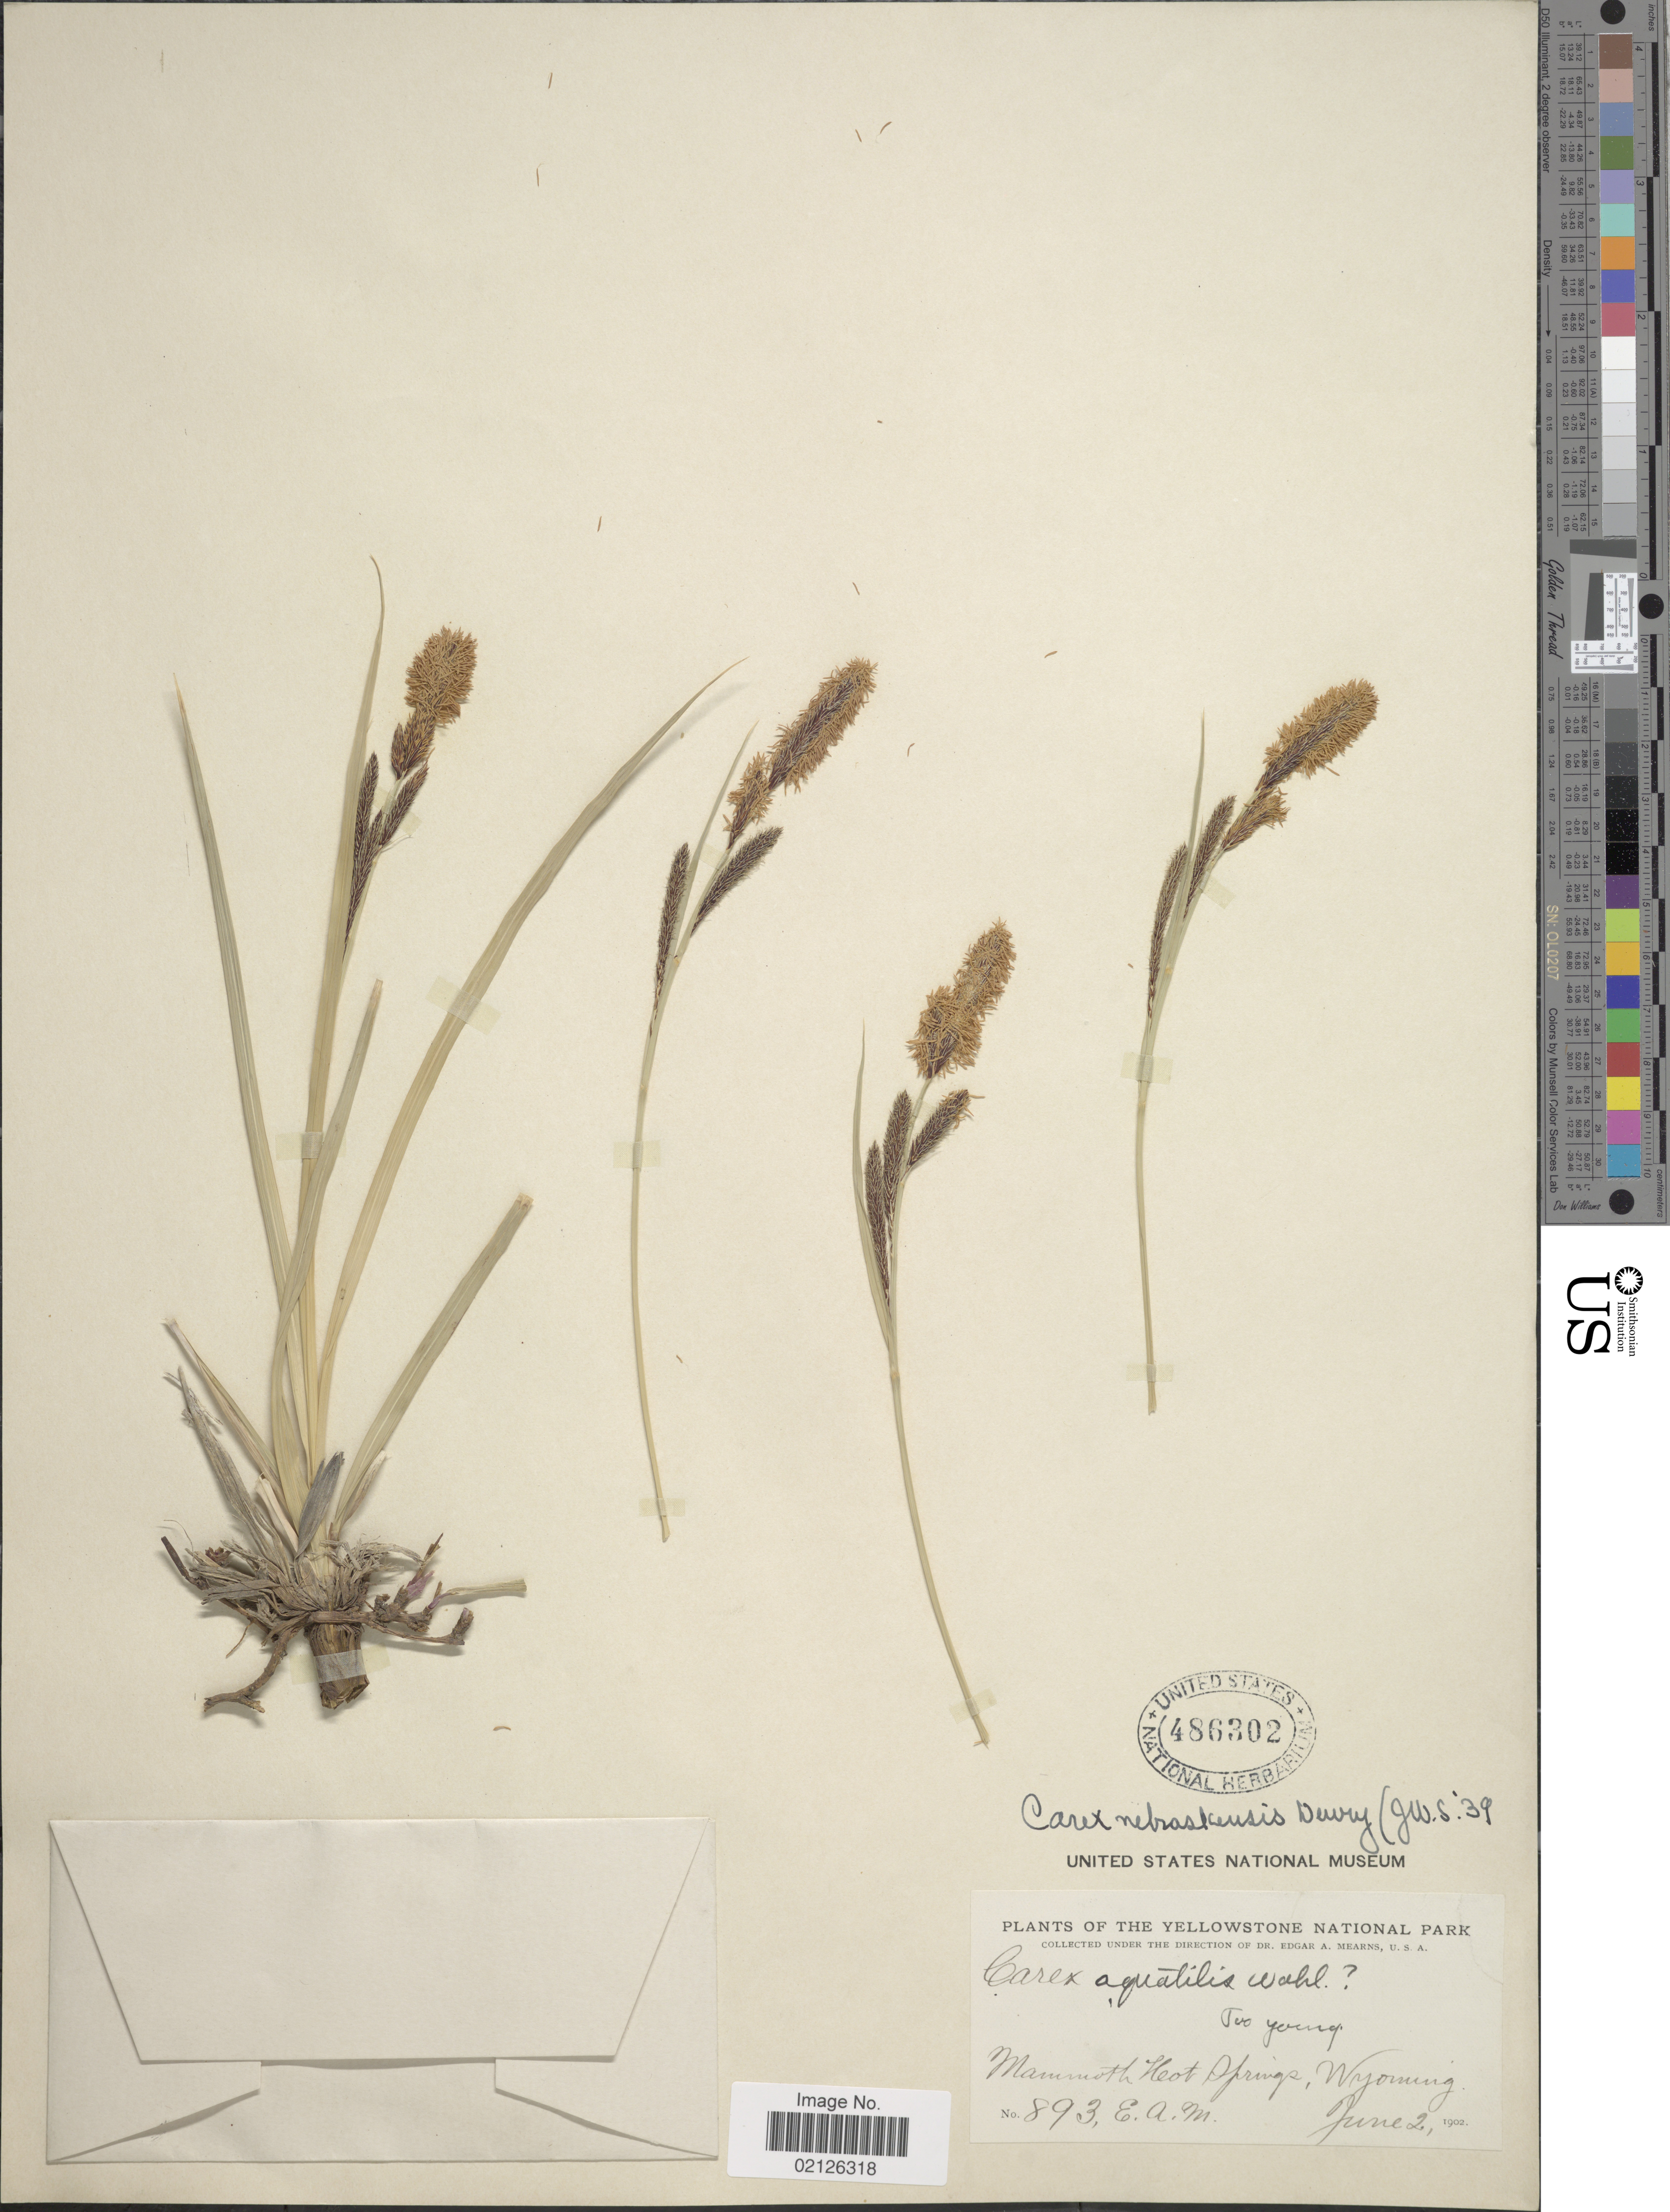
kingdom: Plantae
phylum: Tracheophyta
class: Liliopsida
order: Poales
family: Cyperaceae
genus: Carex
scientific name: Carex nebrascensis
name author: Dewey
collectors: E. A. Mearns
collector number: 893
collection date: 1902-06-02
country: United States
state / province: Wyoming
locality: The Yellowstone National Park, Mammoth Hot Springs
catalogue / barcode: US 486302